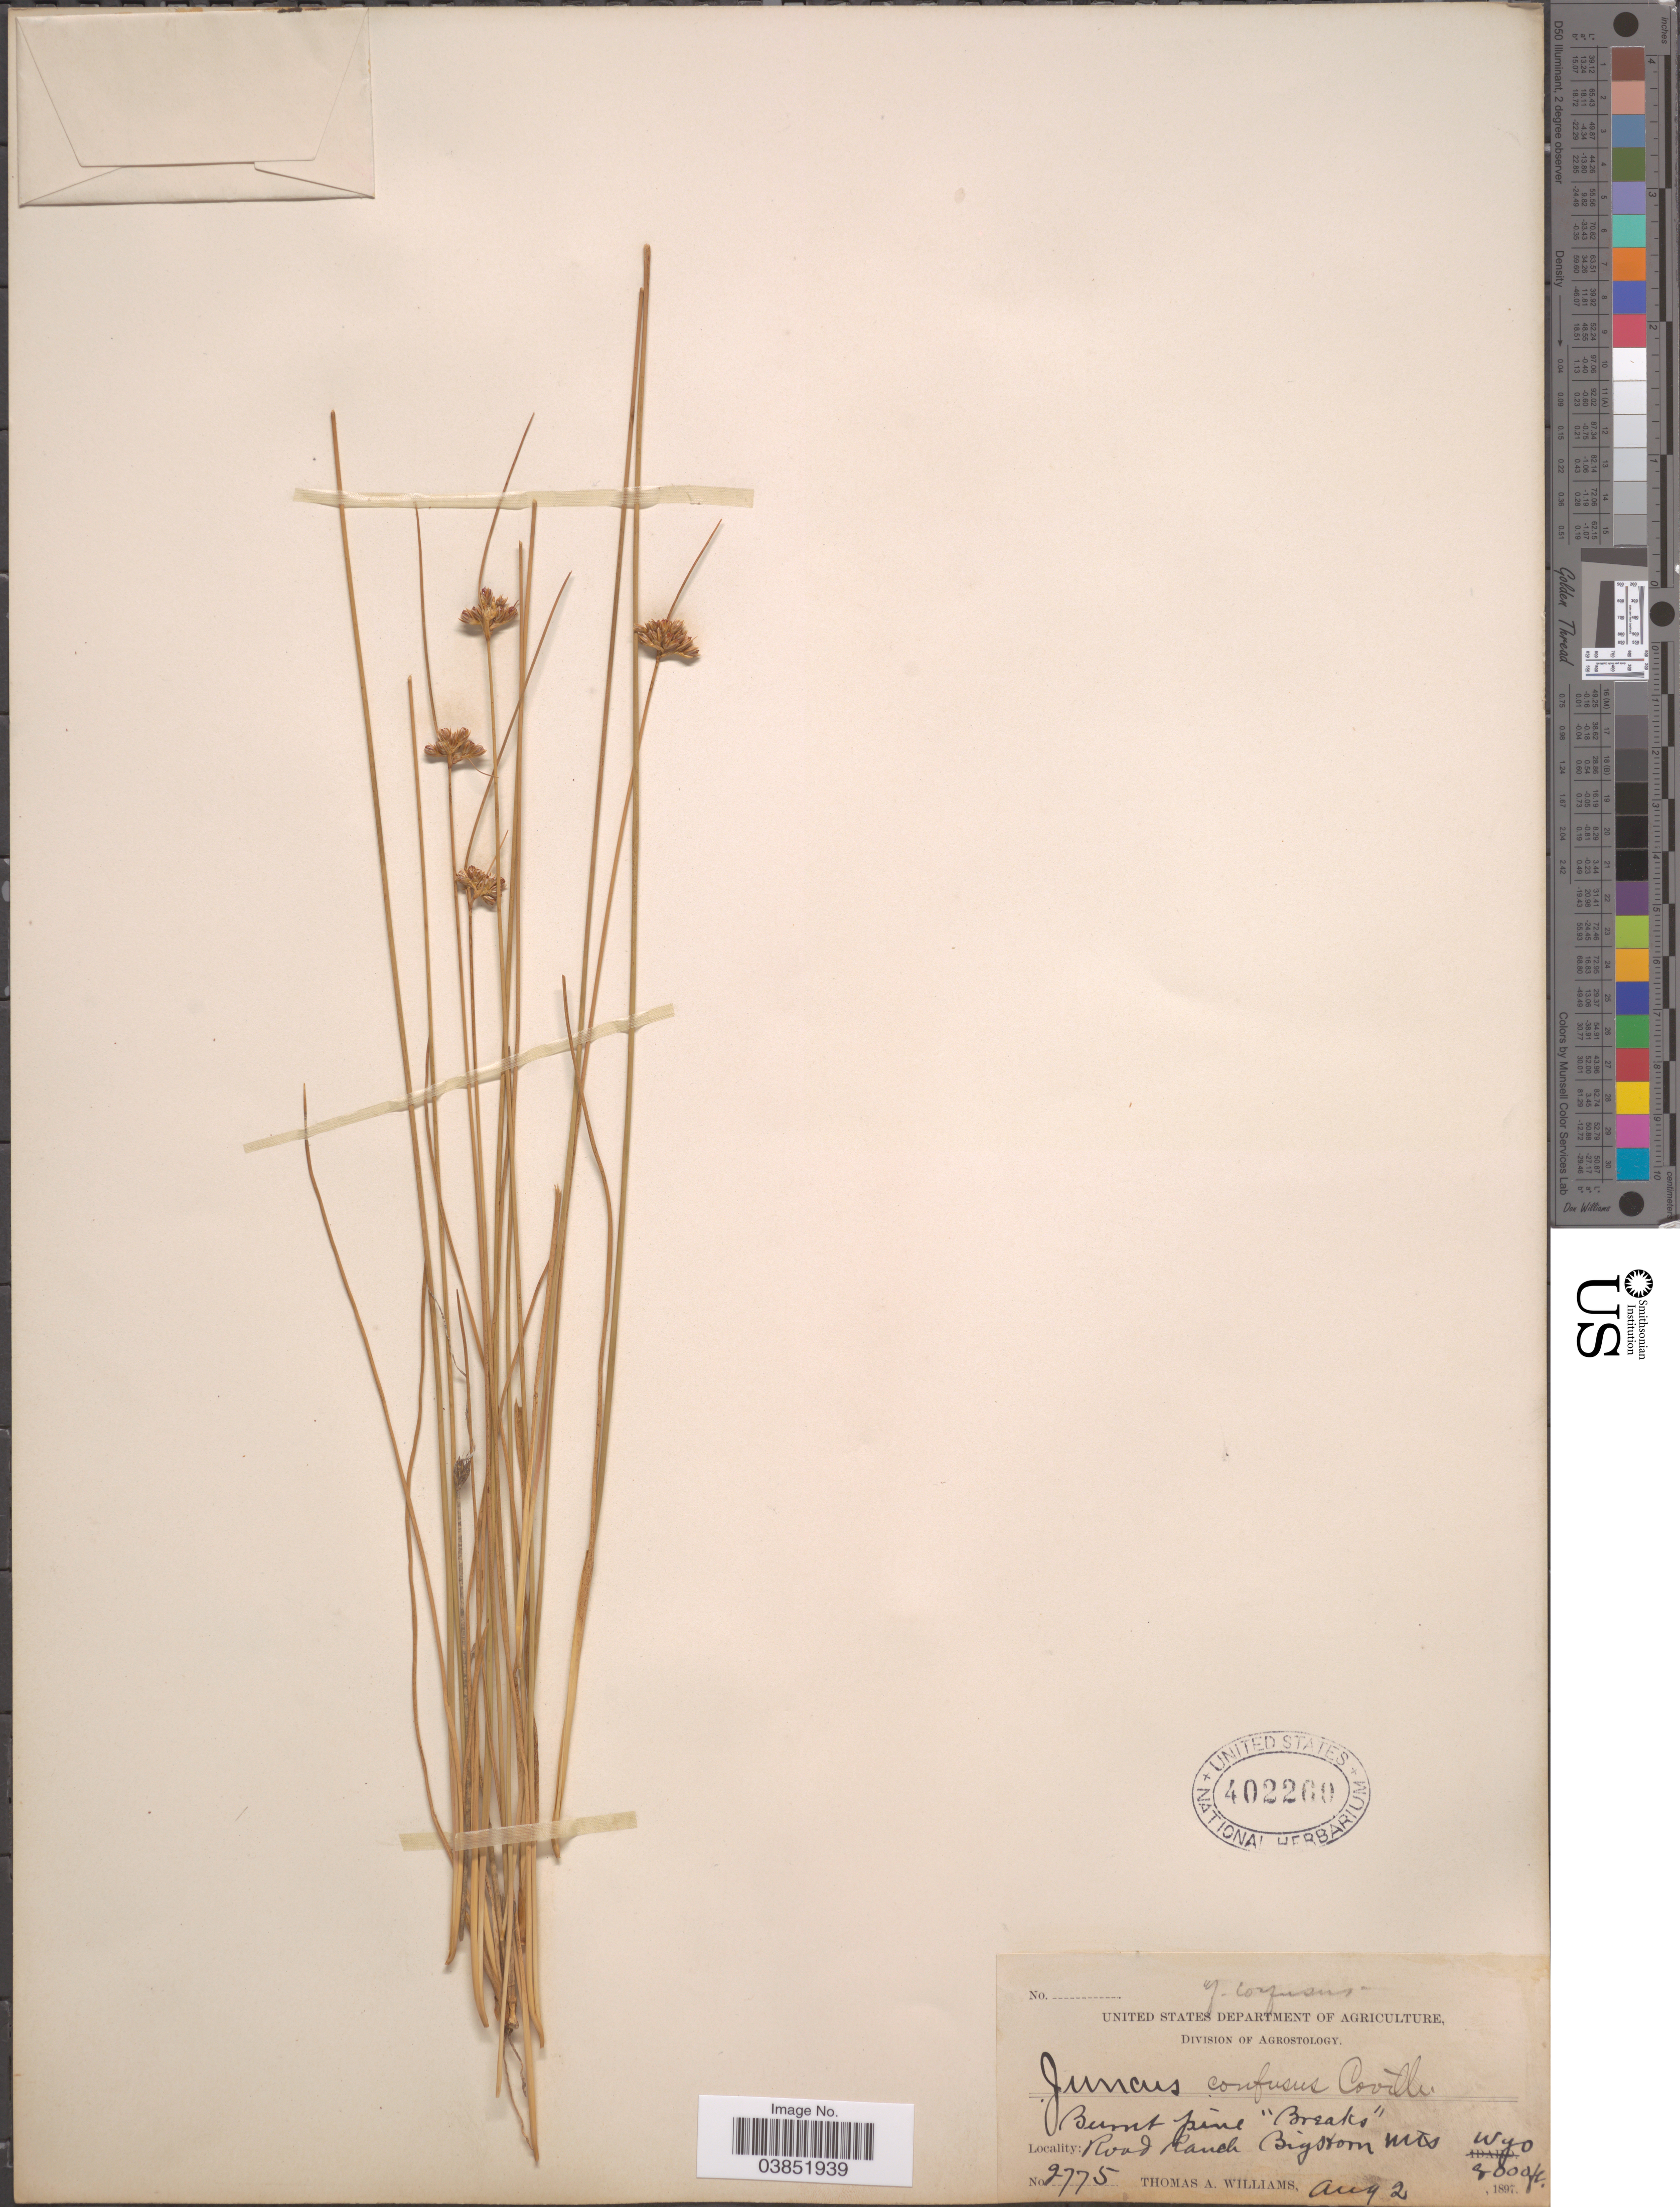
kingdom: Plantae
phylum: Tracheophyta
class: Liliopsida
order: Poales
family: Juncaceae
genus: Juncus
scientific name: Juncus confusus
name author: Coville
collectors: T. A. Williams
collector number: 2775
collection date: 1897-08-02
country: United States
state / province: Wyoming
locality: Burnt pine "Breaks". Road Ranch Bigstorm Mts.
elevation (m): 2438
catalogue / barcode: US 402260